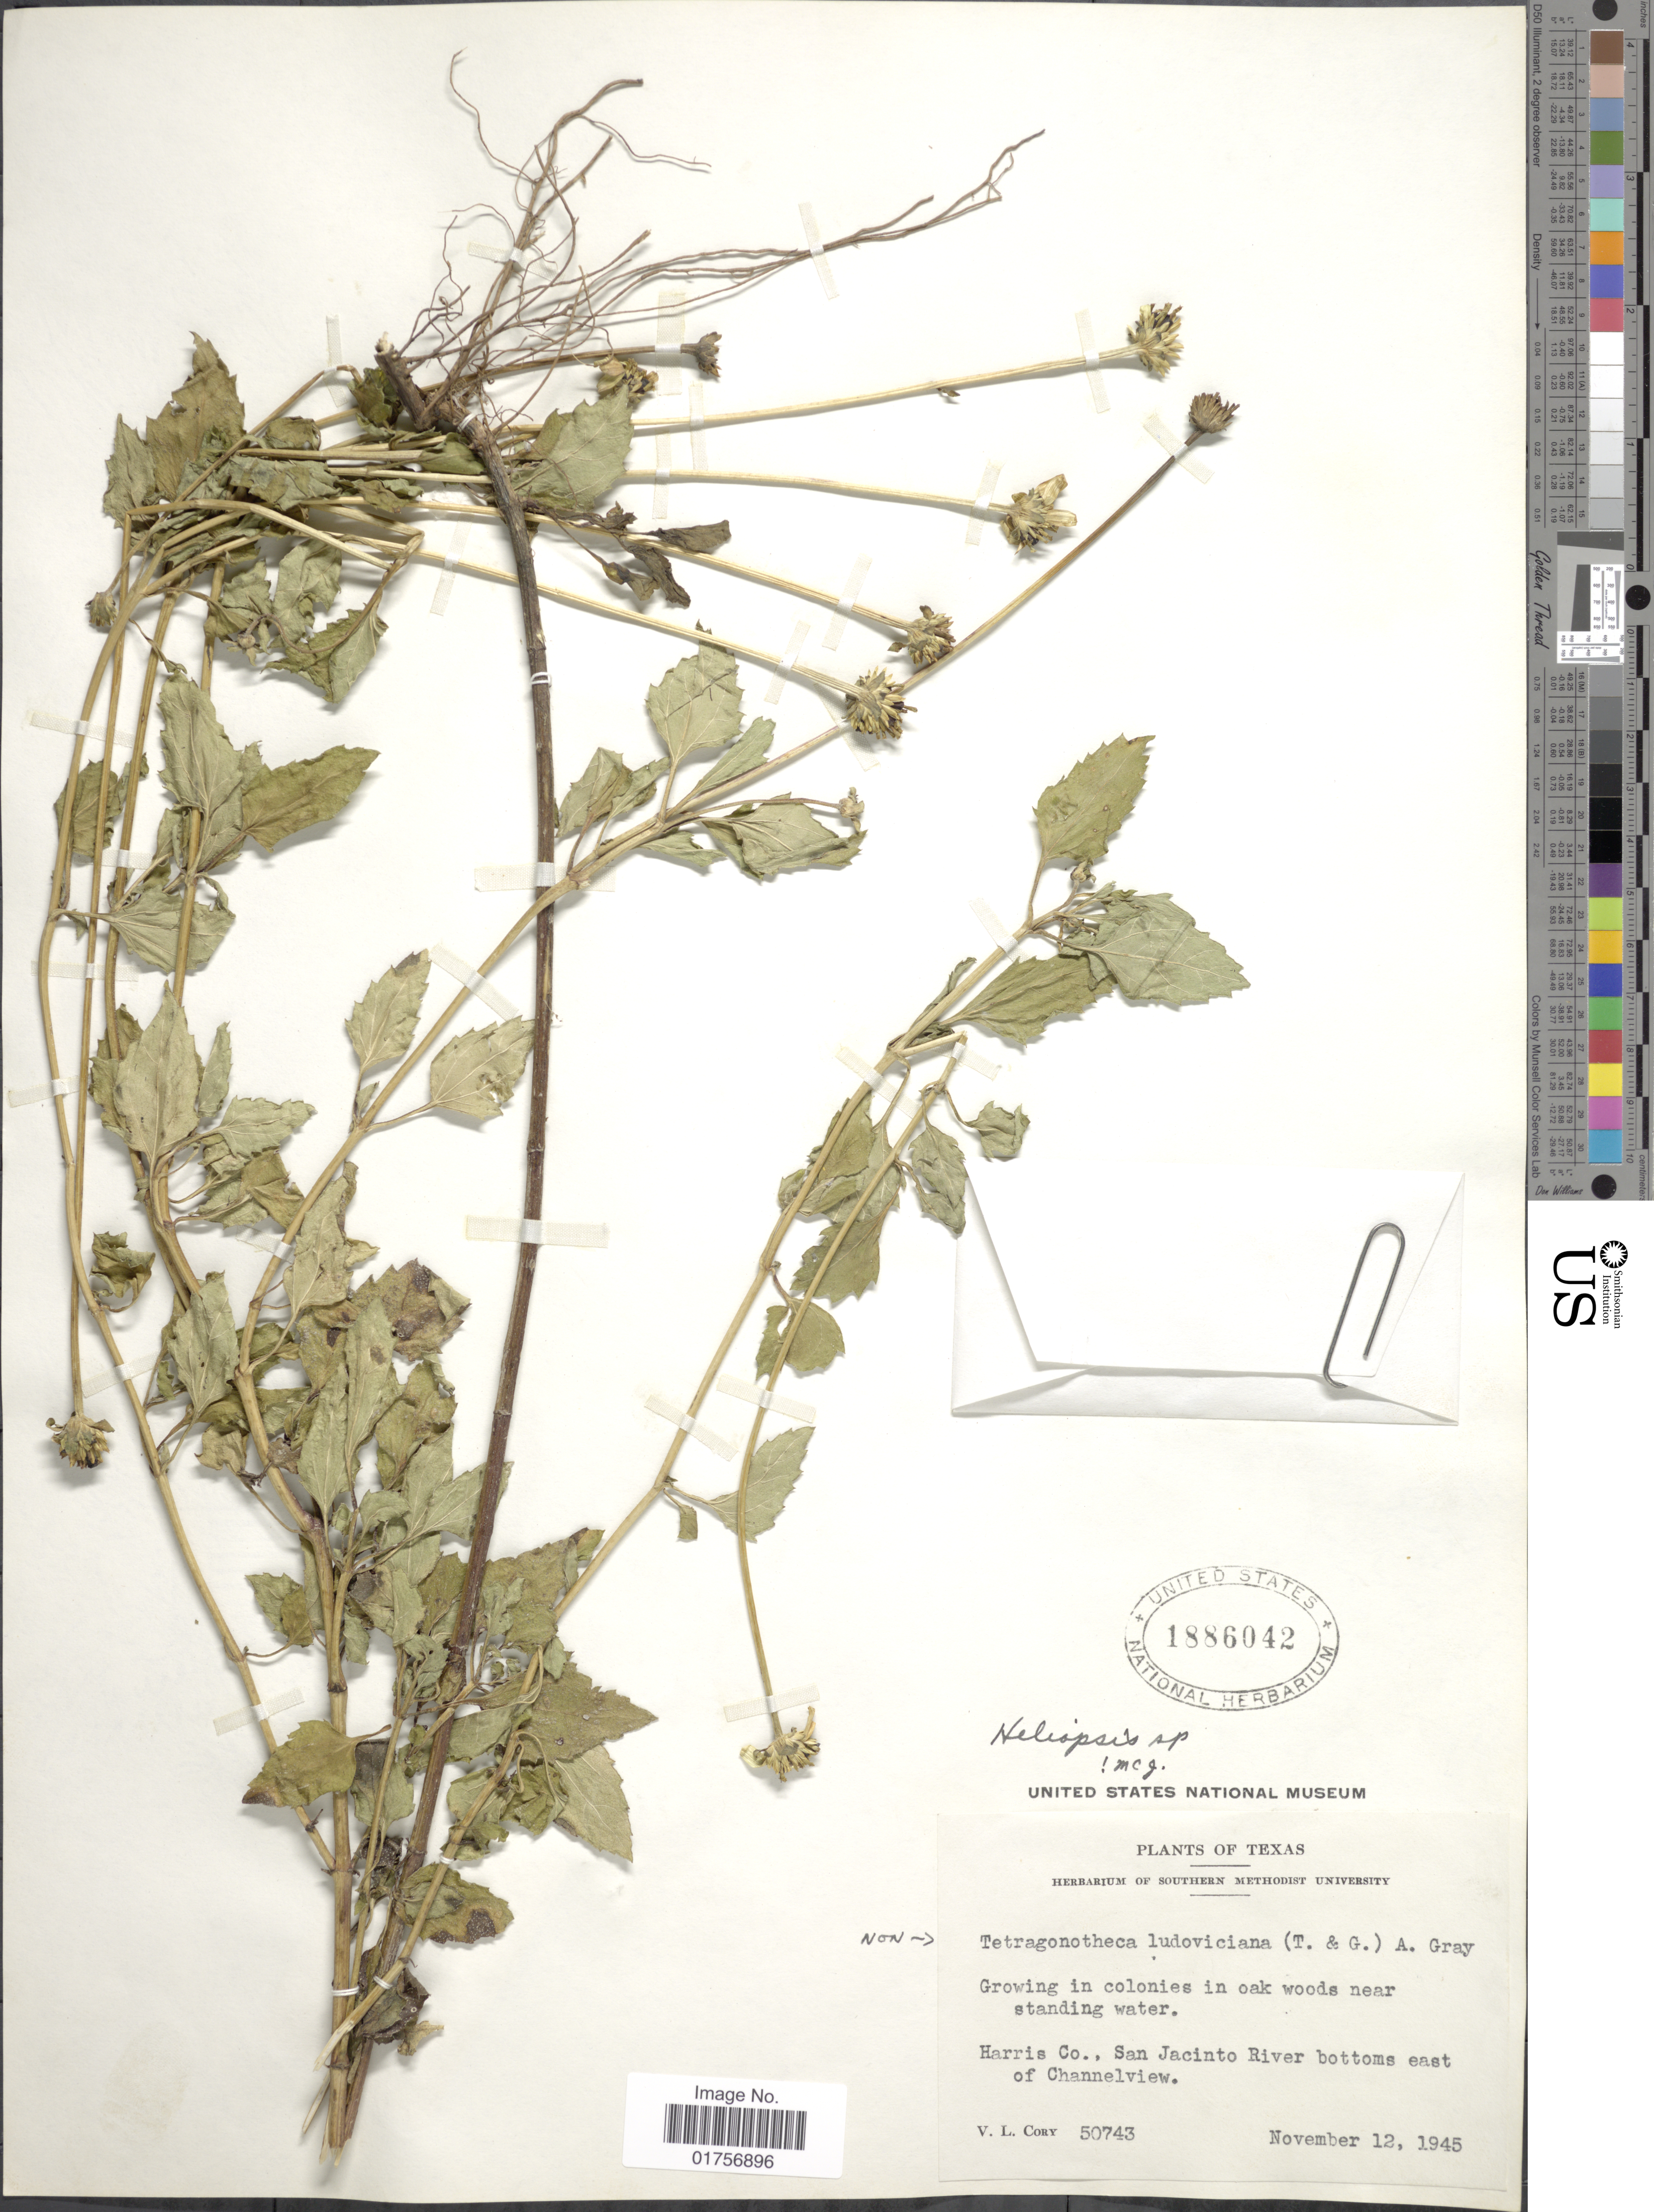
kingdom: Plantae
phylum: Tracheophyta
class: Magnoliopsida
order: Asterales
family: Asteraceae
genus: Heliopsis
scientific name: Heliopsis helianthoides var. scabra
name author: (Dunal) T.R. Fisher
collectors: V. Cory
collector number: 50743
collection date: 1945-11-12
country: United States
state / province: Texas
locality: Harris Co., San Jacinto River bottoms east of Channelview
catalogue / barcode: US 1886042